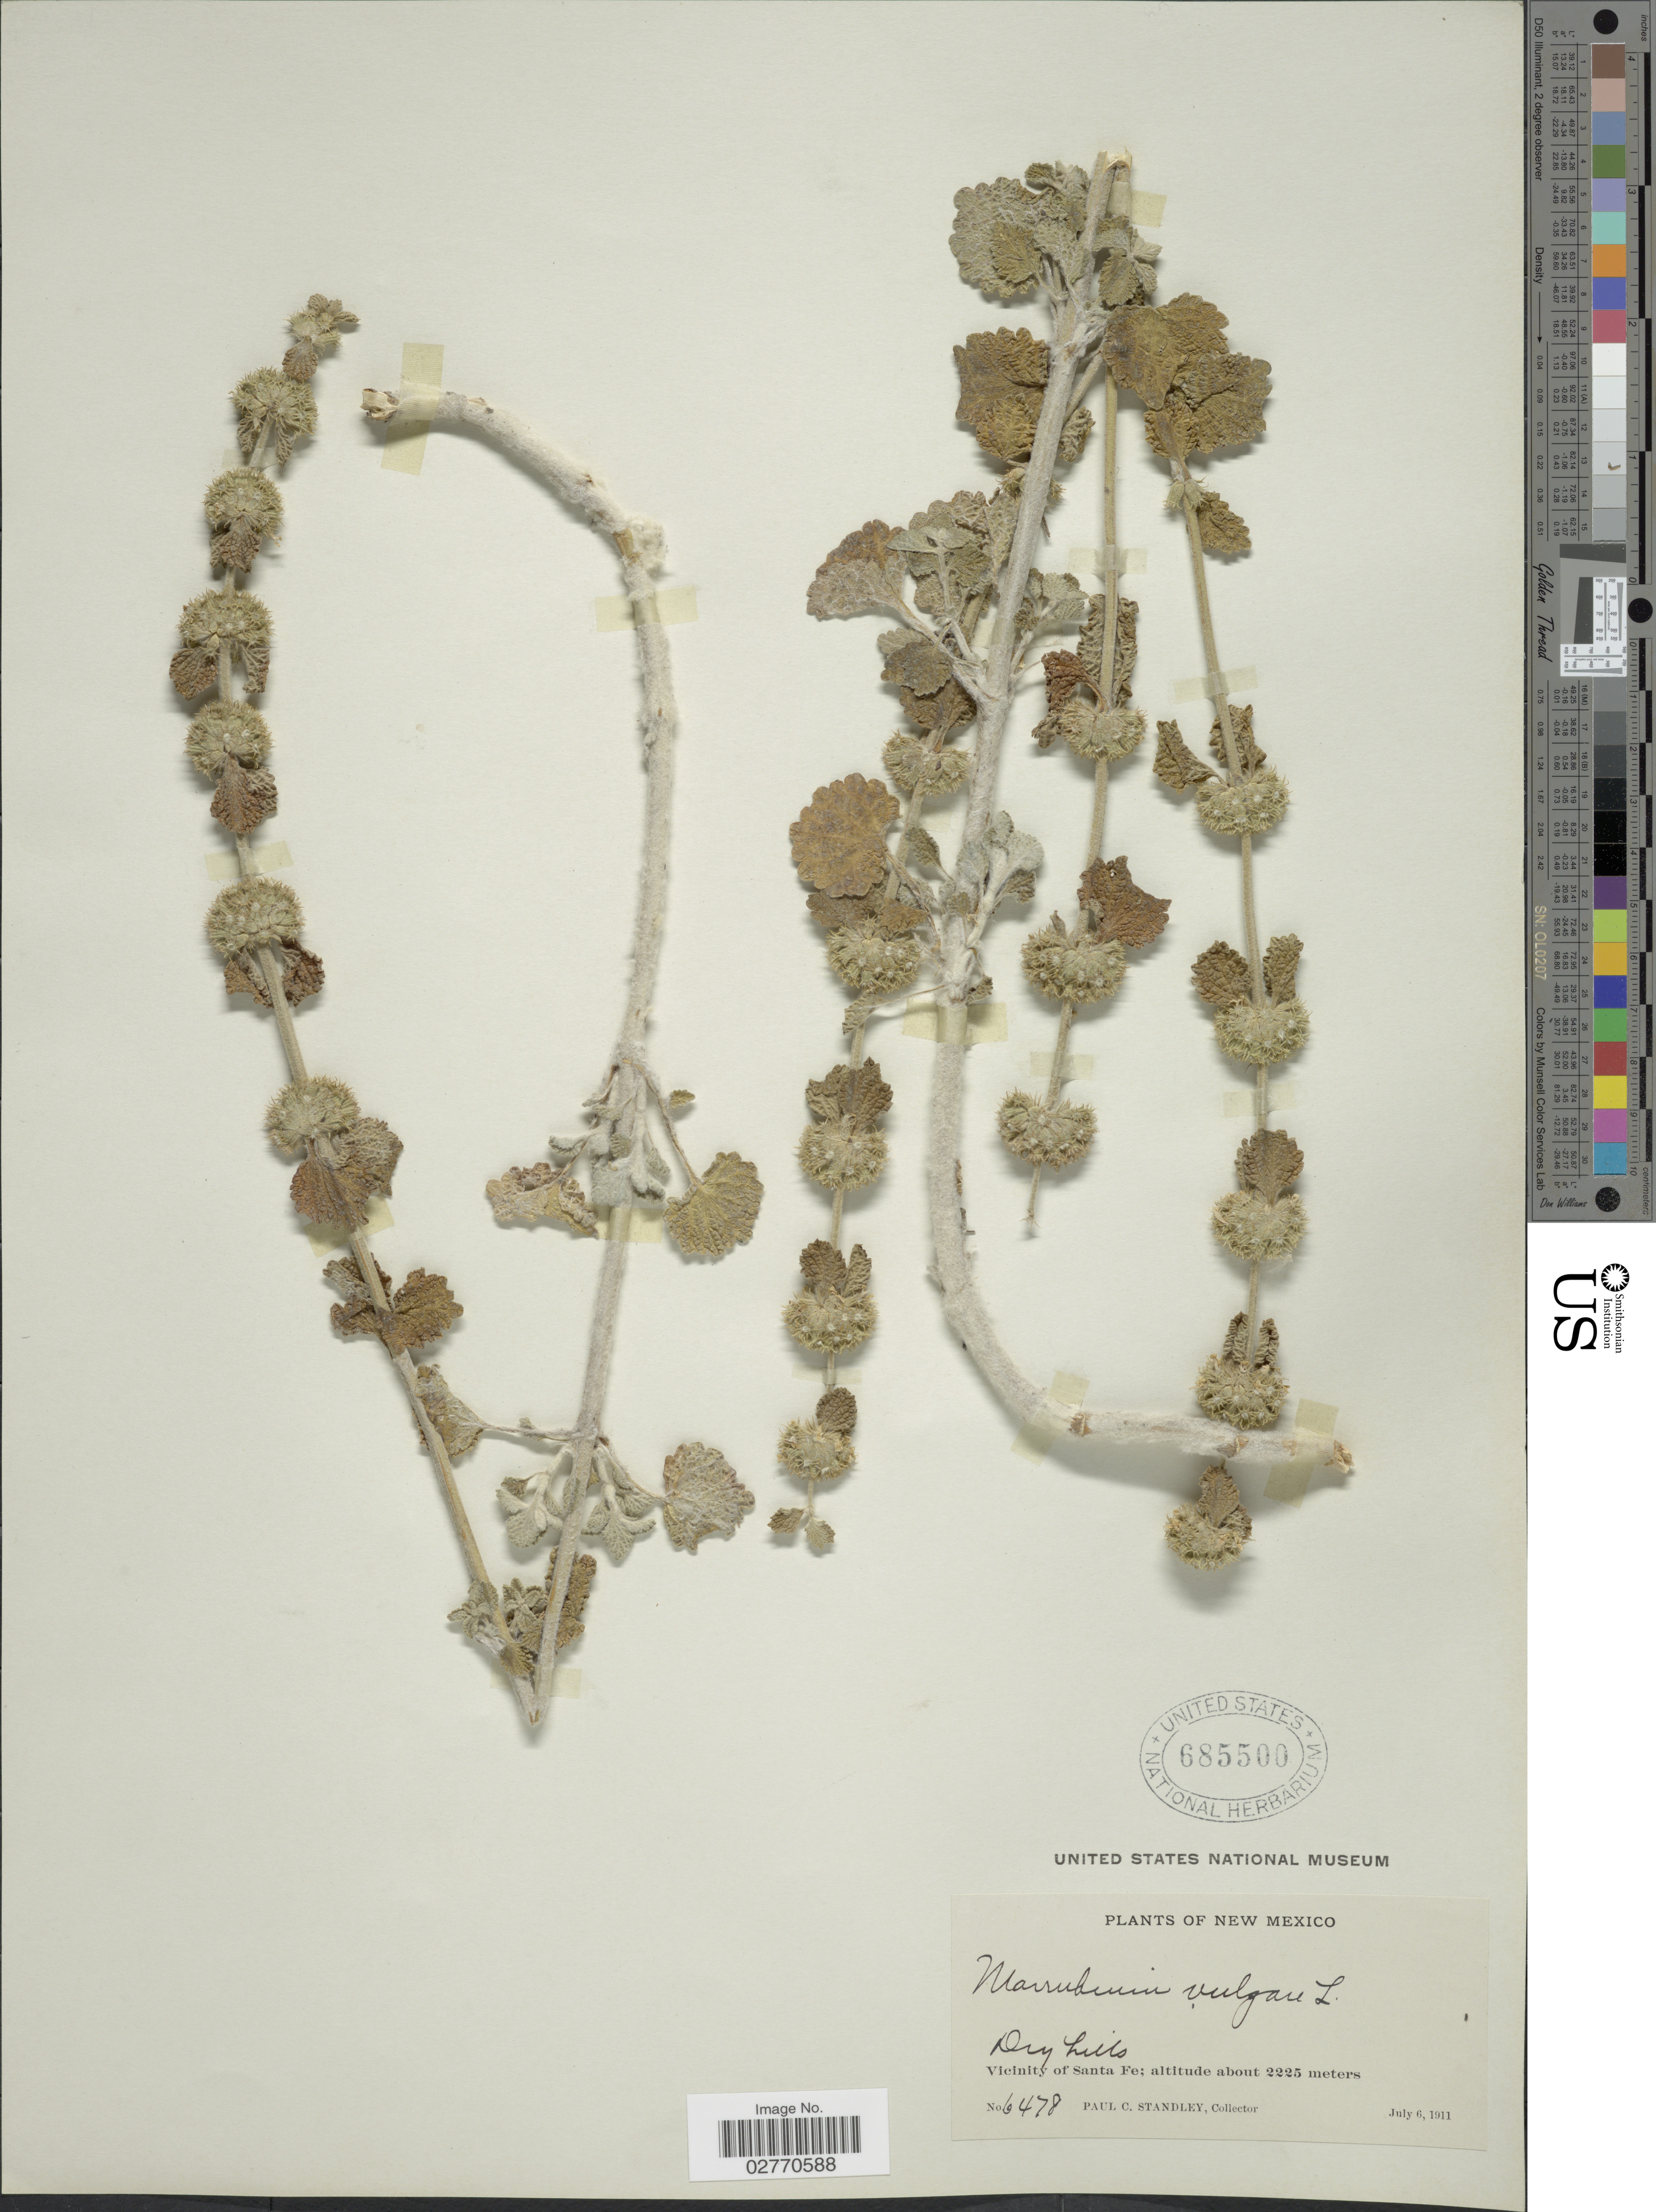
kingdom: Plantae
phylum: Tracheophyta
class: Magnoliopsida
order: Lamiales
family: Lamiaceae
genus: Marrubium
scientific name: Marrubium vulgare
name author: L.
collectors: P. C. Standley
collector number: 6478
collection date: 1911-07-06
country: United States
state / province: New Mexico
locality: Vicinity of Santa Fe.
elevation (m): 2225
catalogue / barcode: US 685500